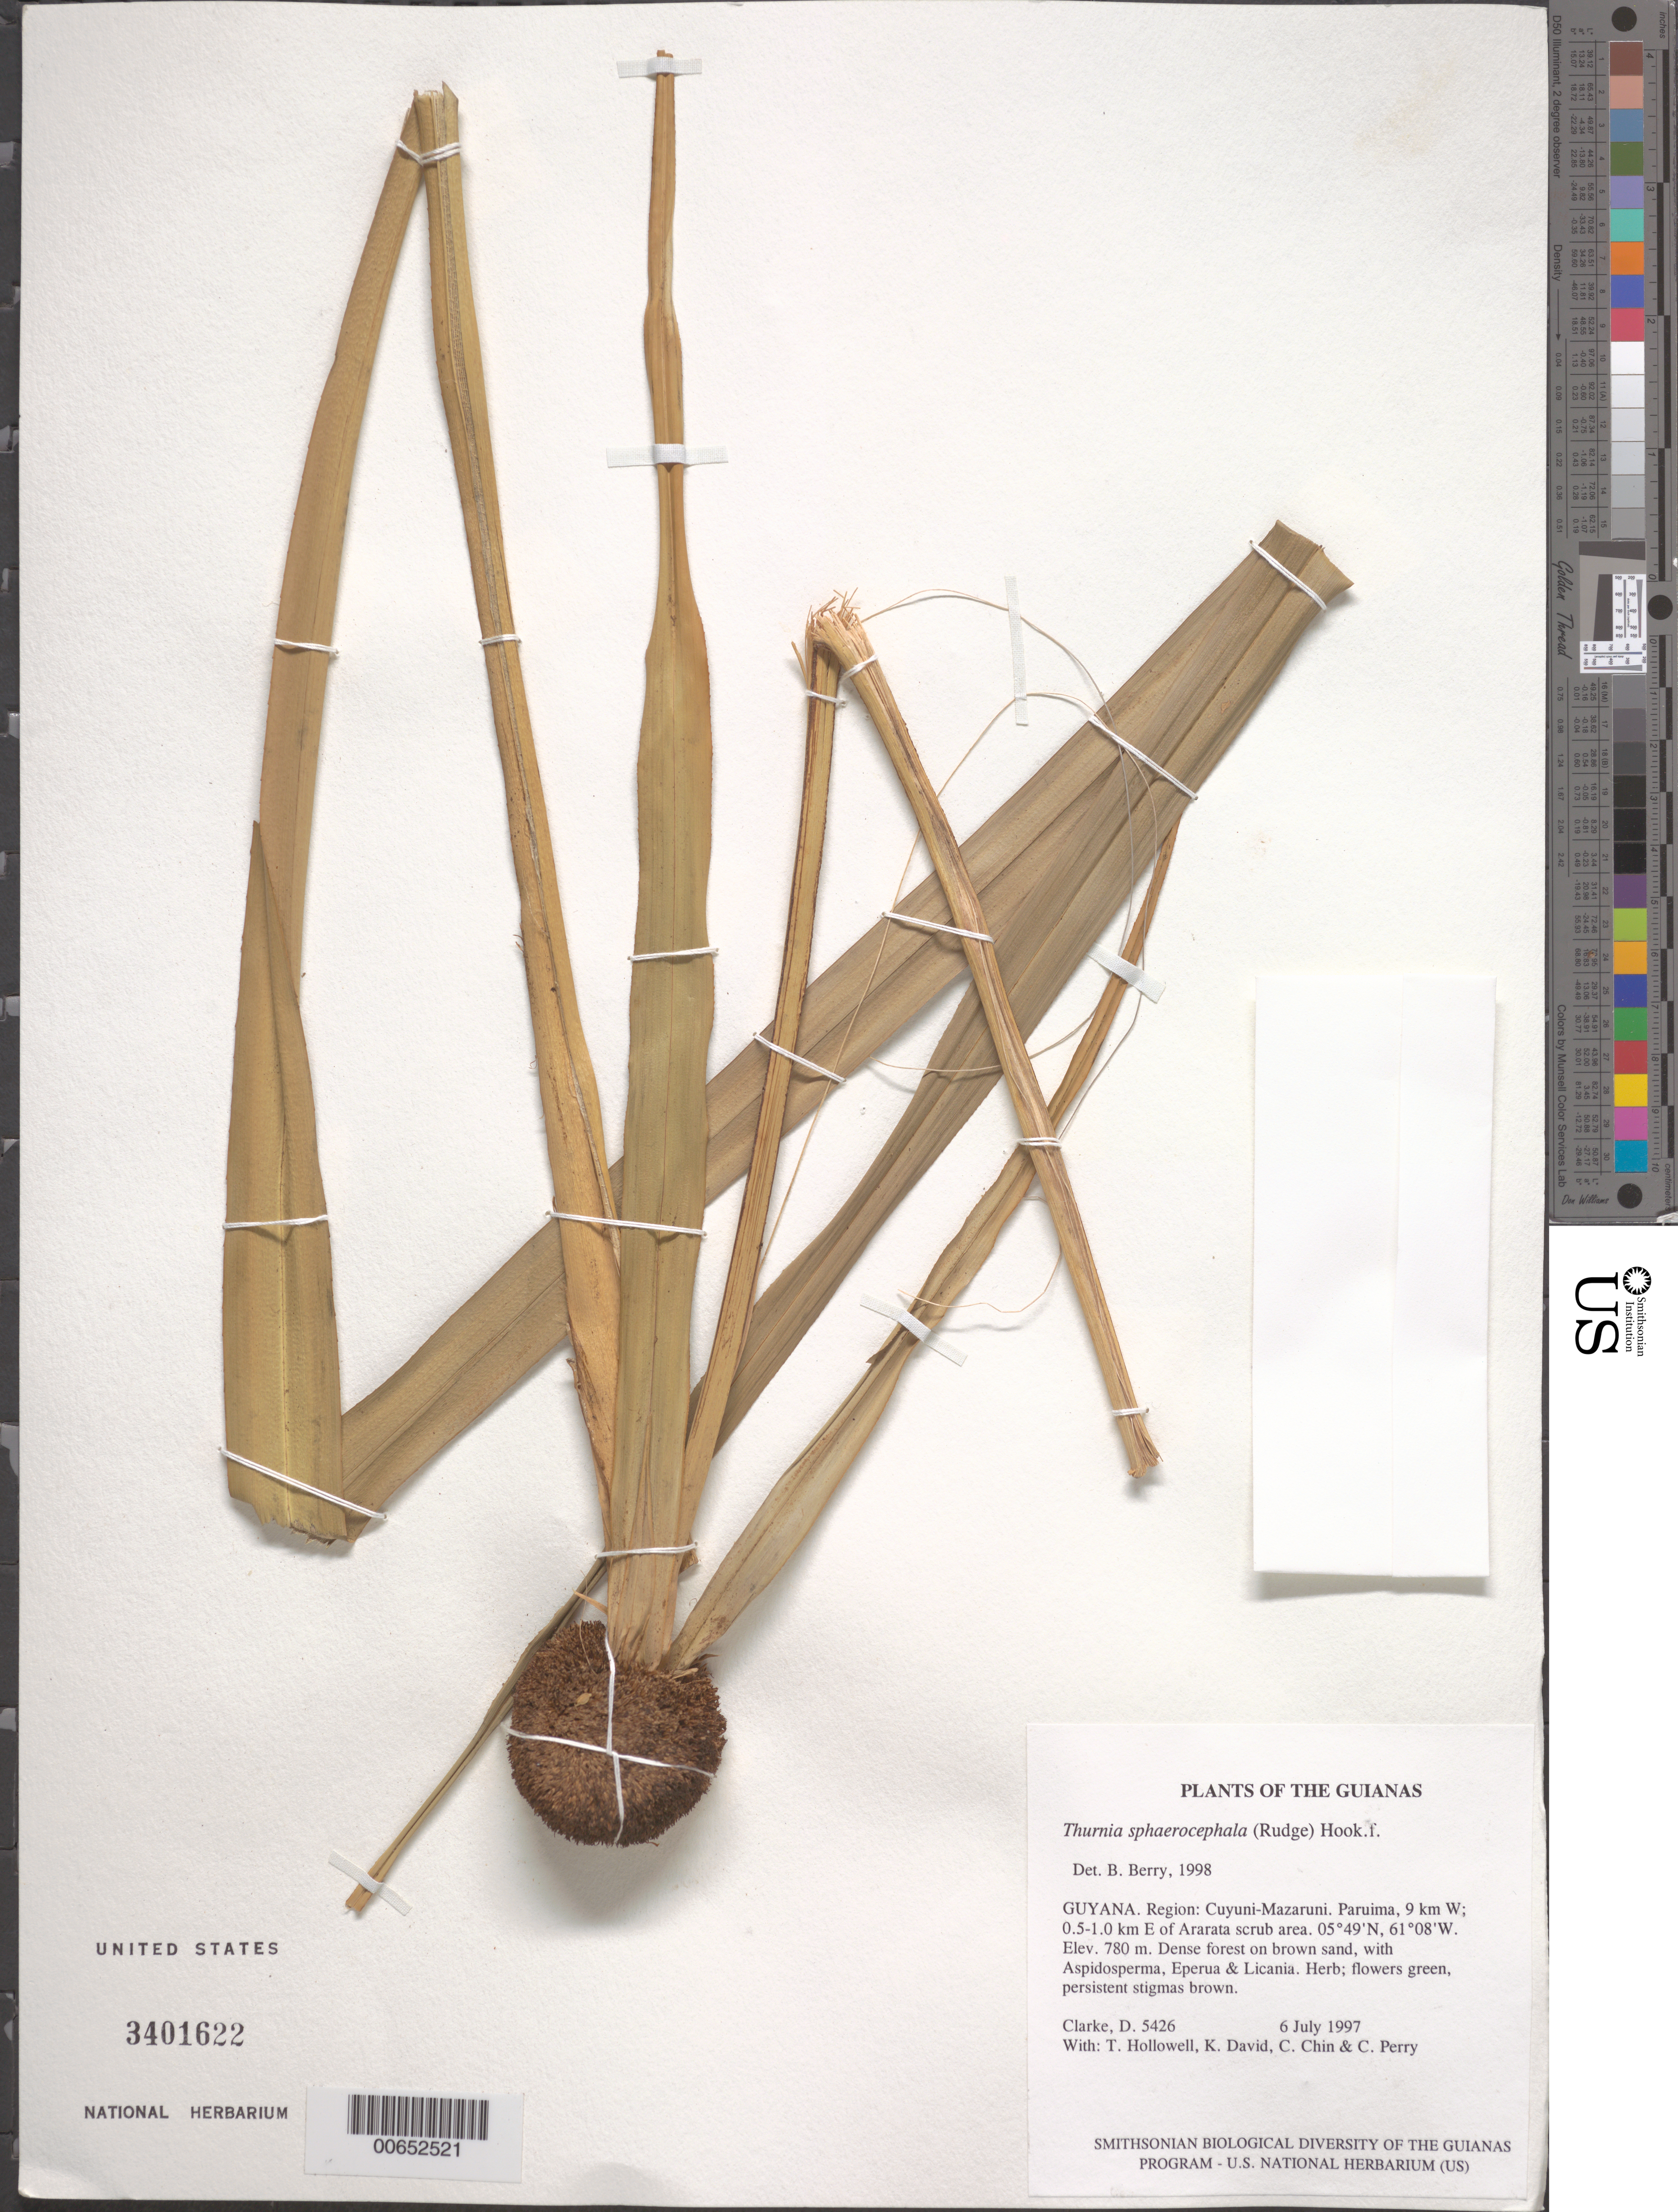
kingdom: Plantae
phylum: Tracheophyta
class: Liliopsida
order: Poales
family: Thurniaceae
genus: Thurnia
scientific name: Thurnia sphaerocephala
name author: (Rudge) Hook. f.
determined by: Berry, P. E., (WIS), University of Wisconsin - Madison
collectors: H. D. Clarke, T. Hollowell, K. David, C. Chin & C. Perry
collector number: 5426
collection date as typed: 6 July 1997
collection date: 1997-07-06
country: Guyana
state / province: Cuyuni-Mazaruni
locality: Paruima, 9 km W; 0.5-1.0 km E of Ararata scrub area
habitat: Dense forest on brown sand, with Aspidosperma, Eperua & Licania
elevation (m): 780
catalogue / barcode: US 3401622